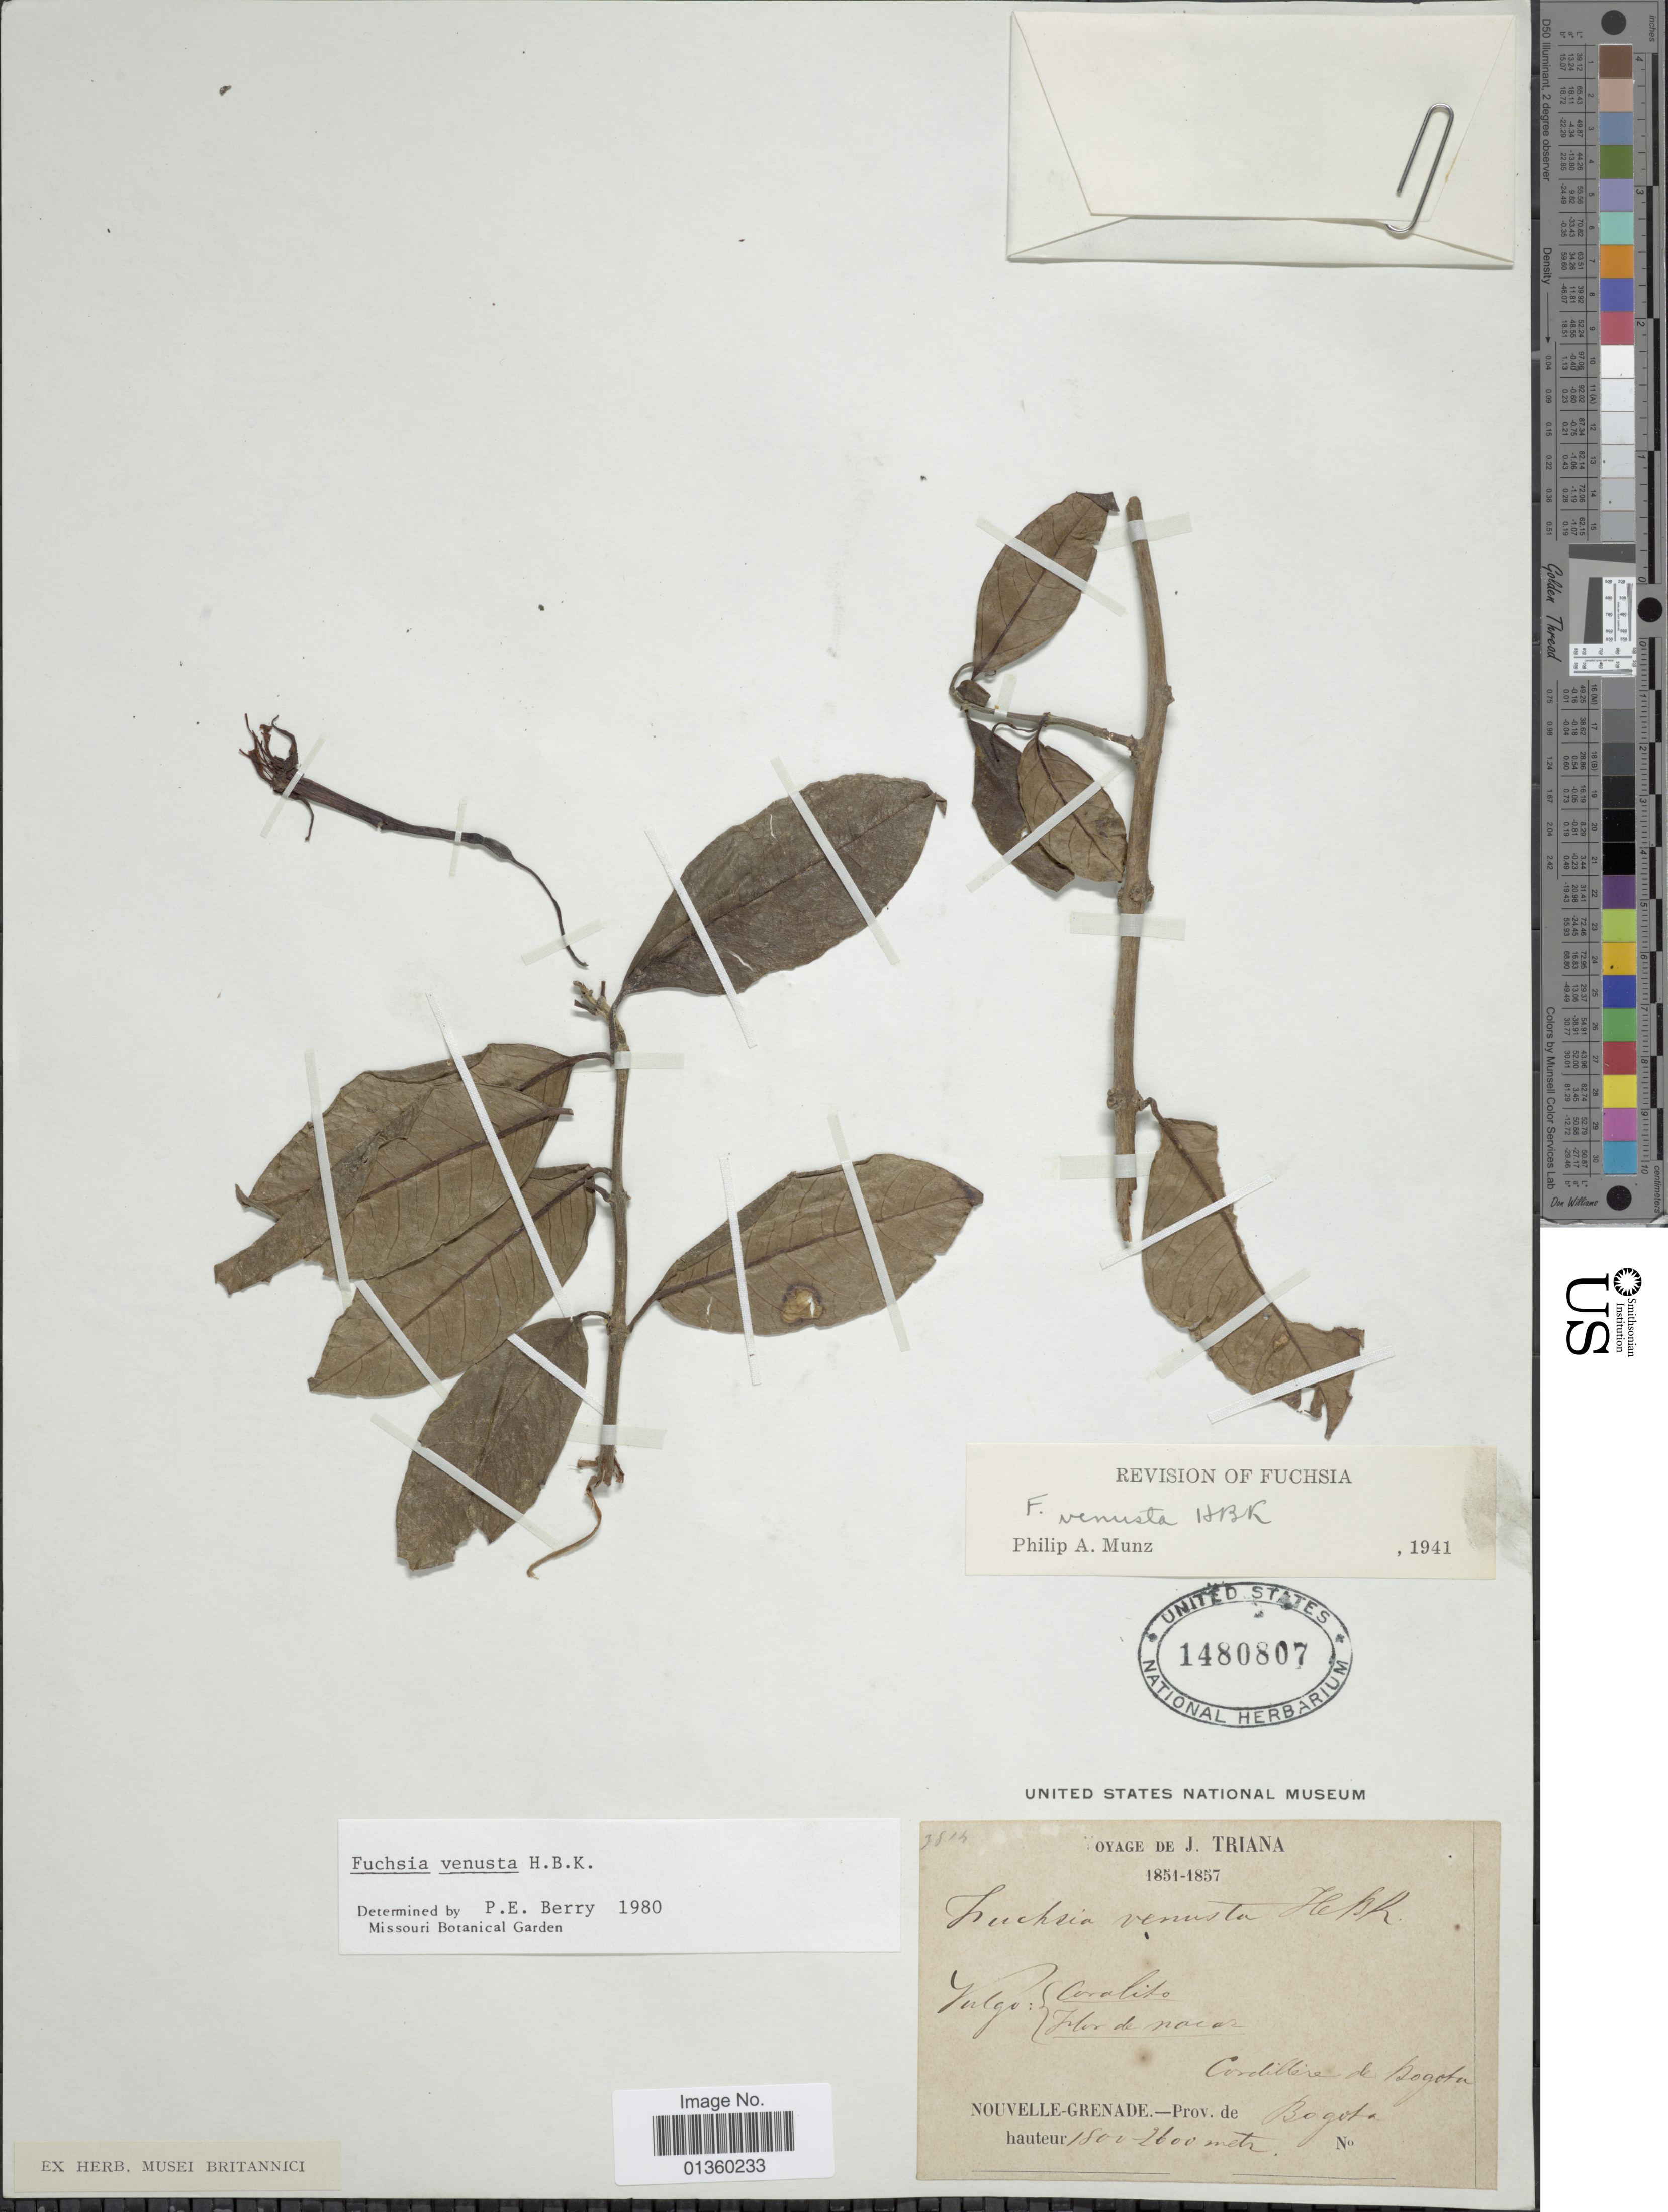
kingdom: Plantae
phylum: Tracheophyta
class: Magnoliopsida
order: Myrtales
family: Onagraceae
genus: Fuchsia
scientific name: Fuchsia venusta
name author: Kunth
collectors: J. Triana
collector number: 3811*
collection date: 1851/1857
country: Colombia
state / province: Bogota D.C.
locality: Cordillera de Bogota, Nouvelle-Grenade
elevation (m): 1800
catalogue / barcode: US 1480807